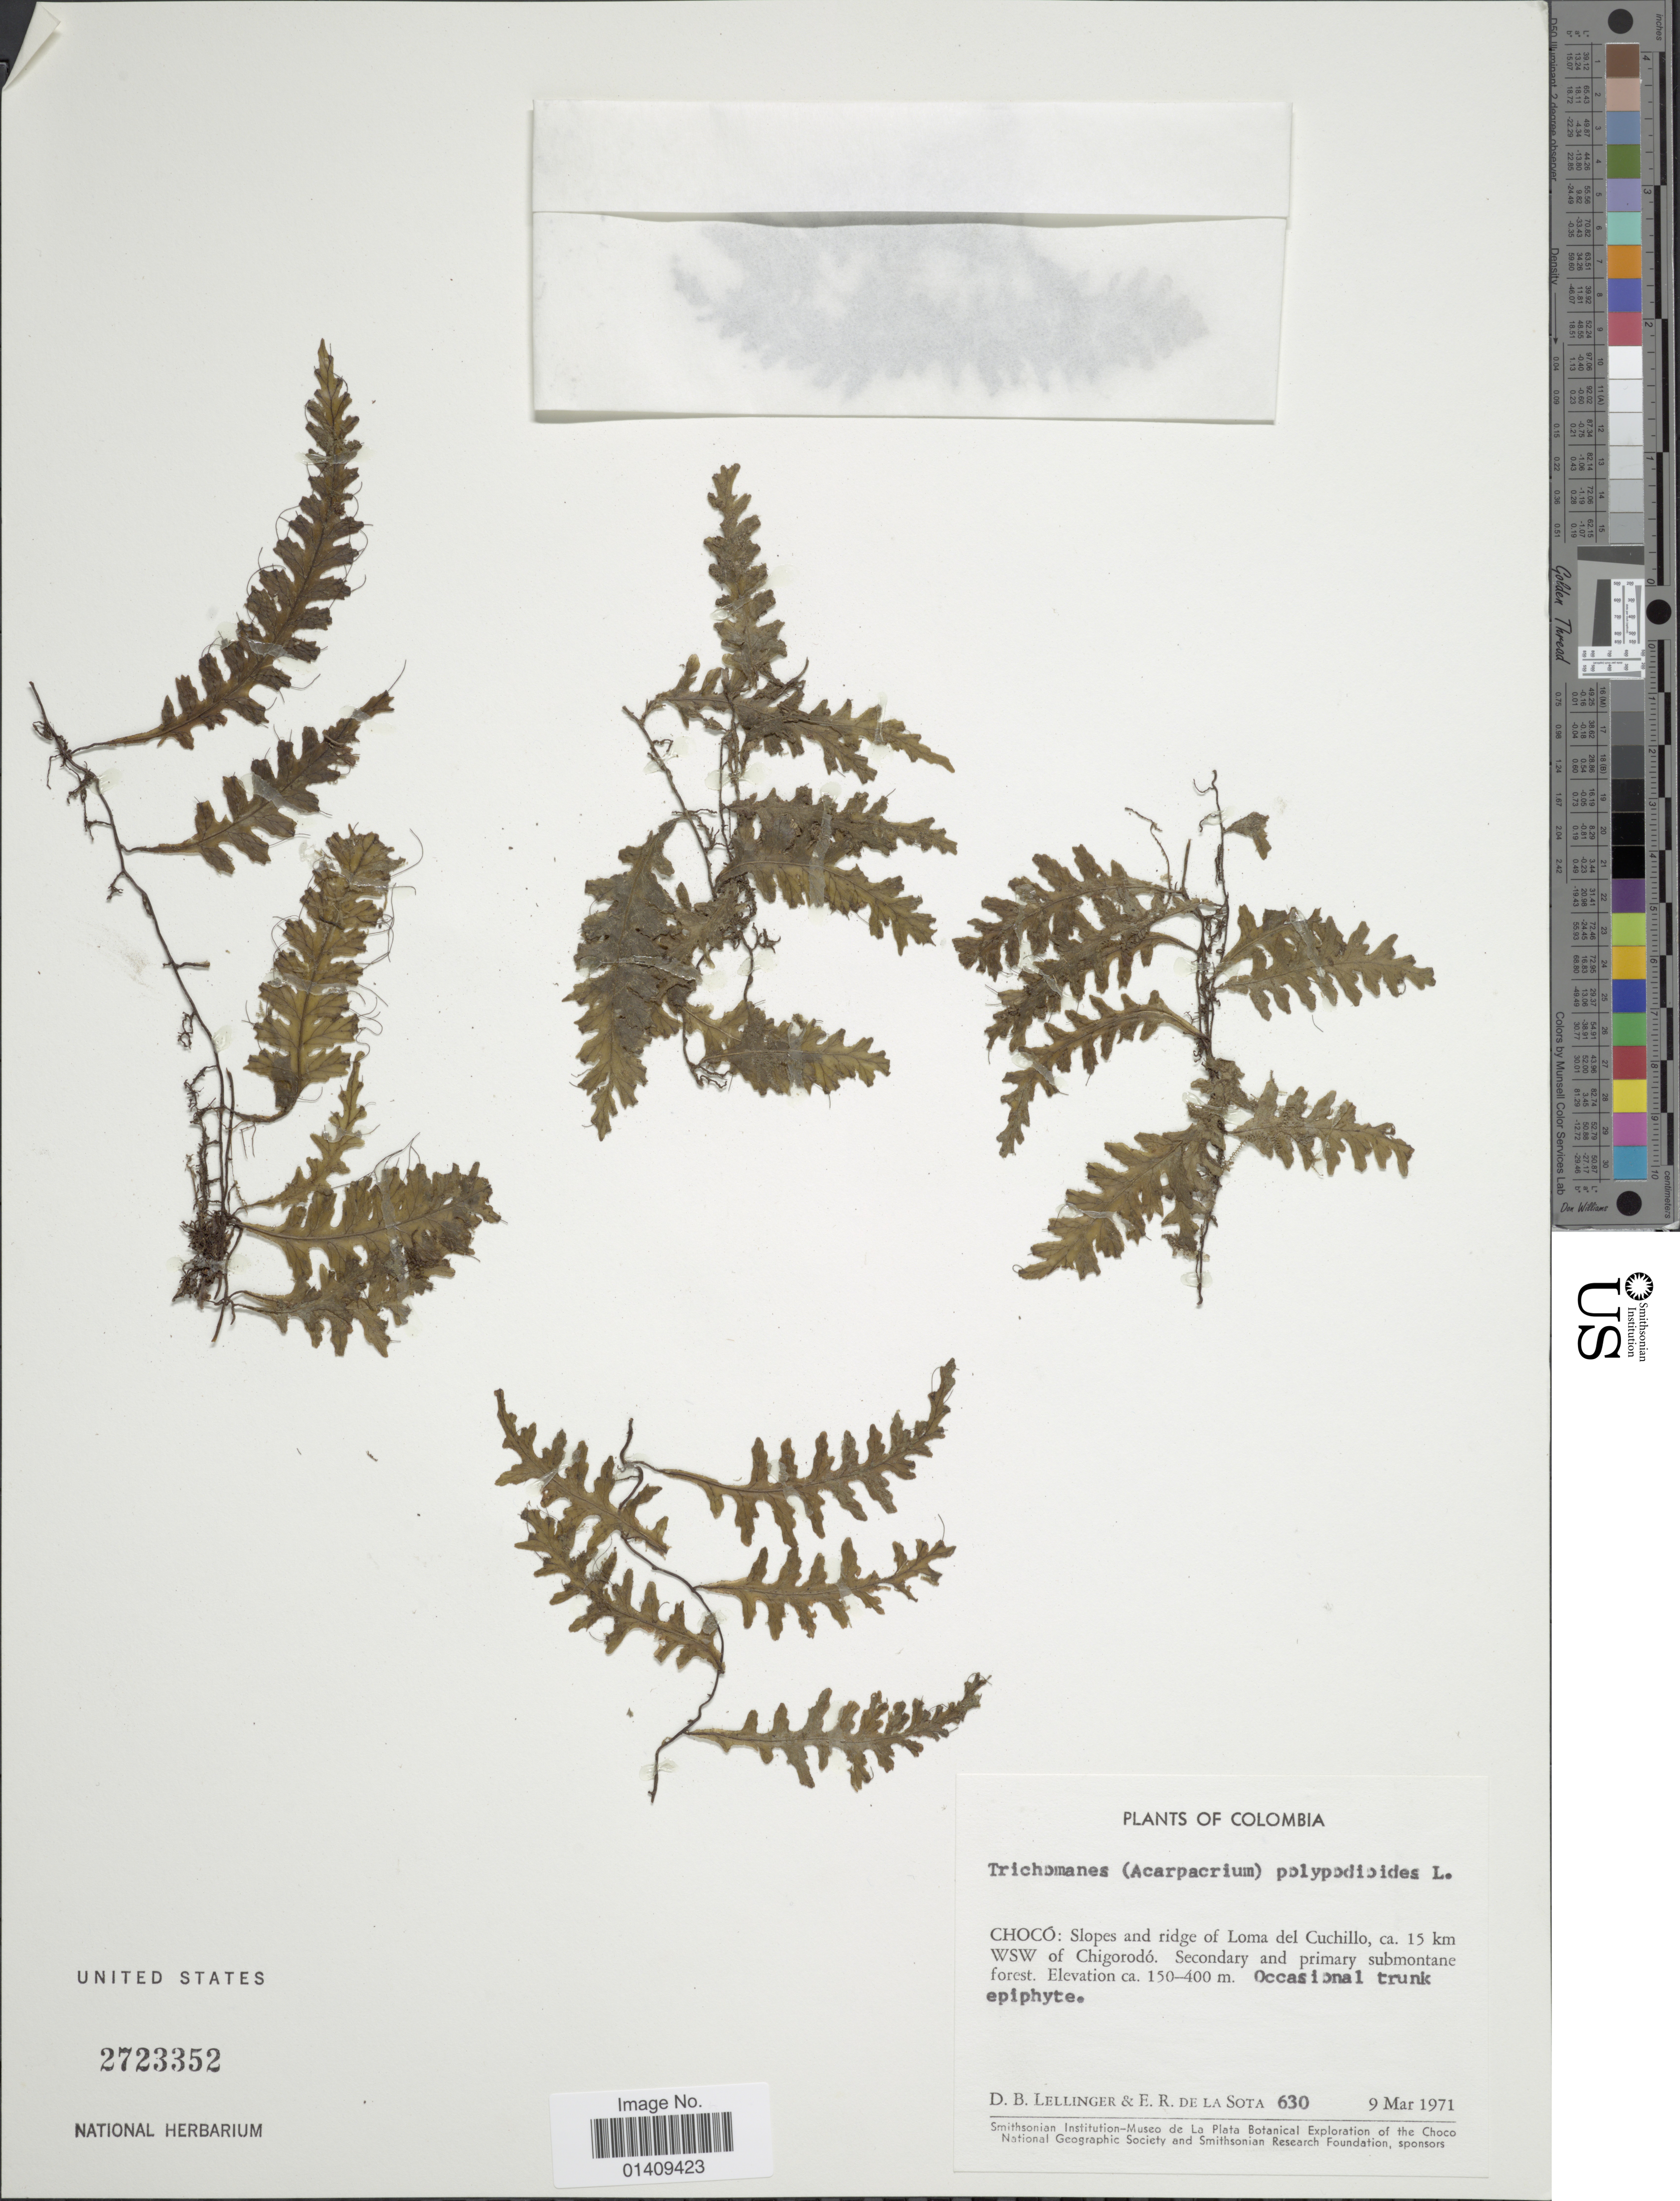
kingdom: Plantae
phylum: Tracheophyta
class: Polypodiopsida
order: Hymenophyllales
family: Hymenophyllaceae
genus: Trichomanes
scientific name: Trichomanes polypodioides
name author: L.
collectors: D. B. Lellinger & E. R. de la Sota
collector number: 630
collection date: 1971-03-09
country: Colombia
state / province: Chocó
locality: Slopes and ridge of Loma del Cuchillo ca 15km WSW of Chigorodo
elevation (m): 150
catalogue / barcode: US 2723352